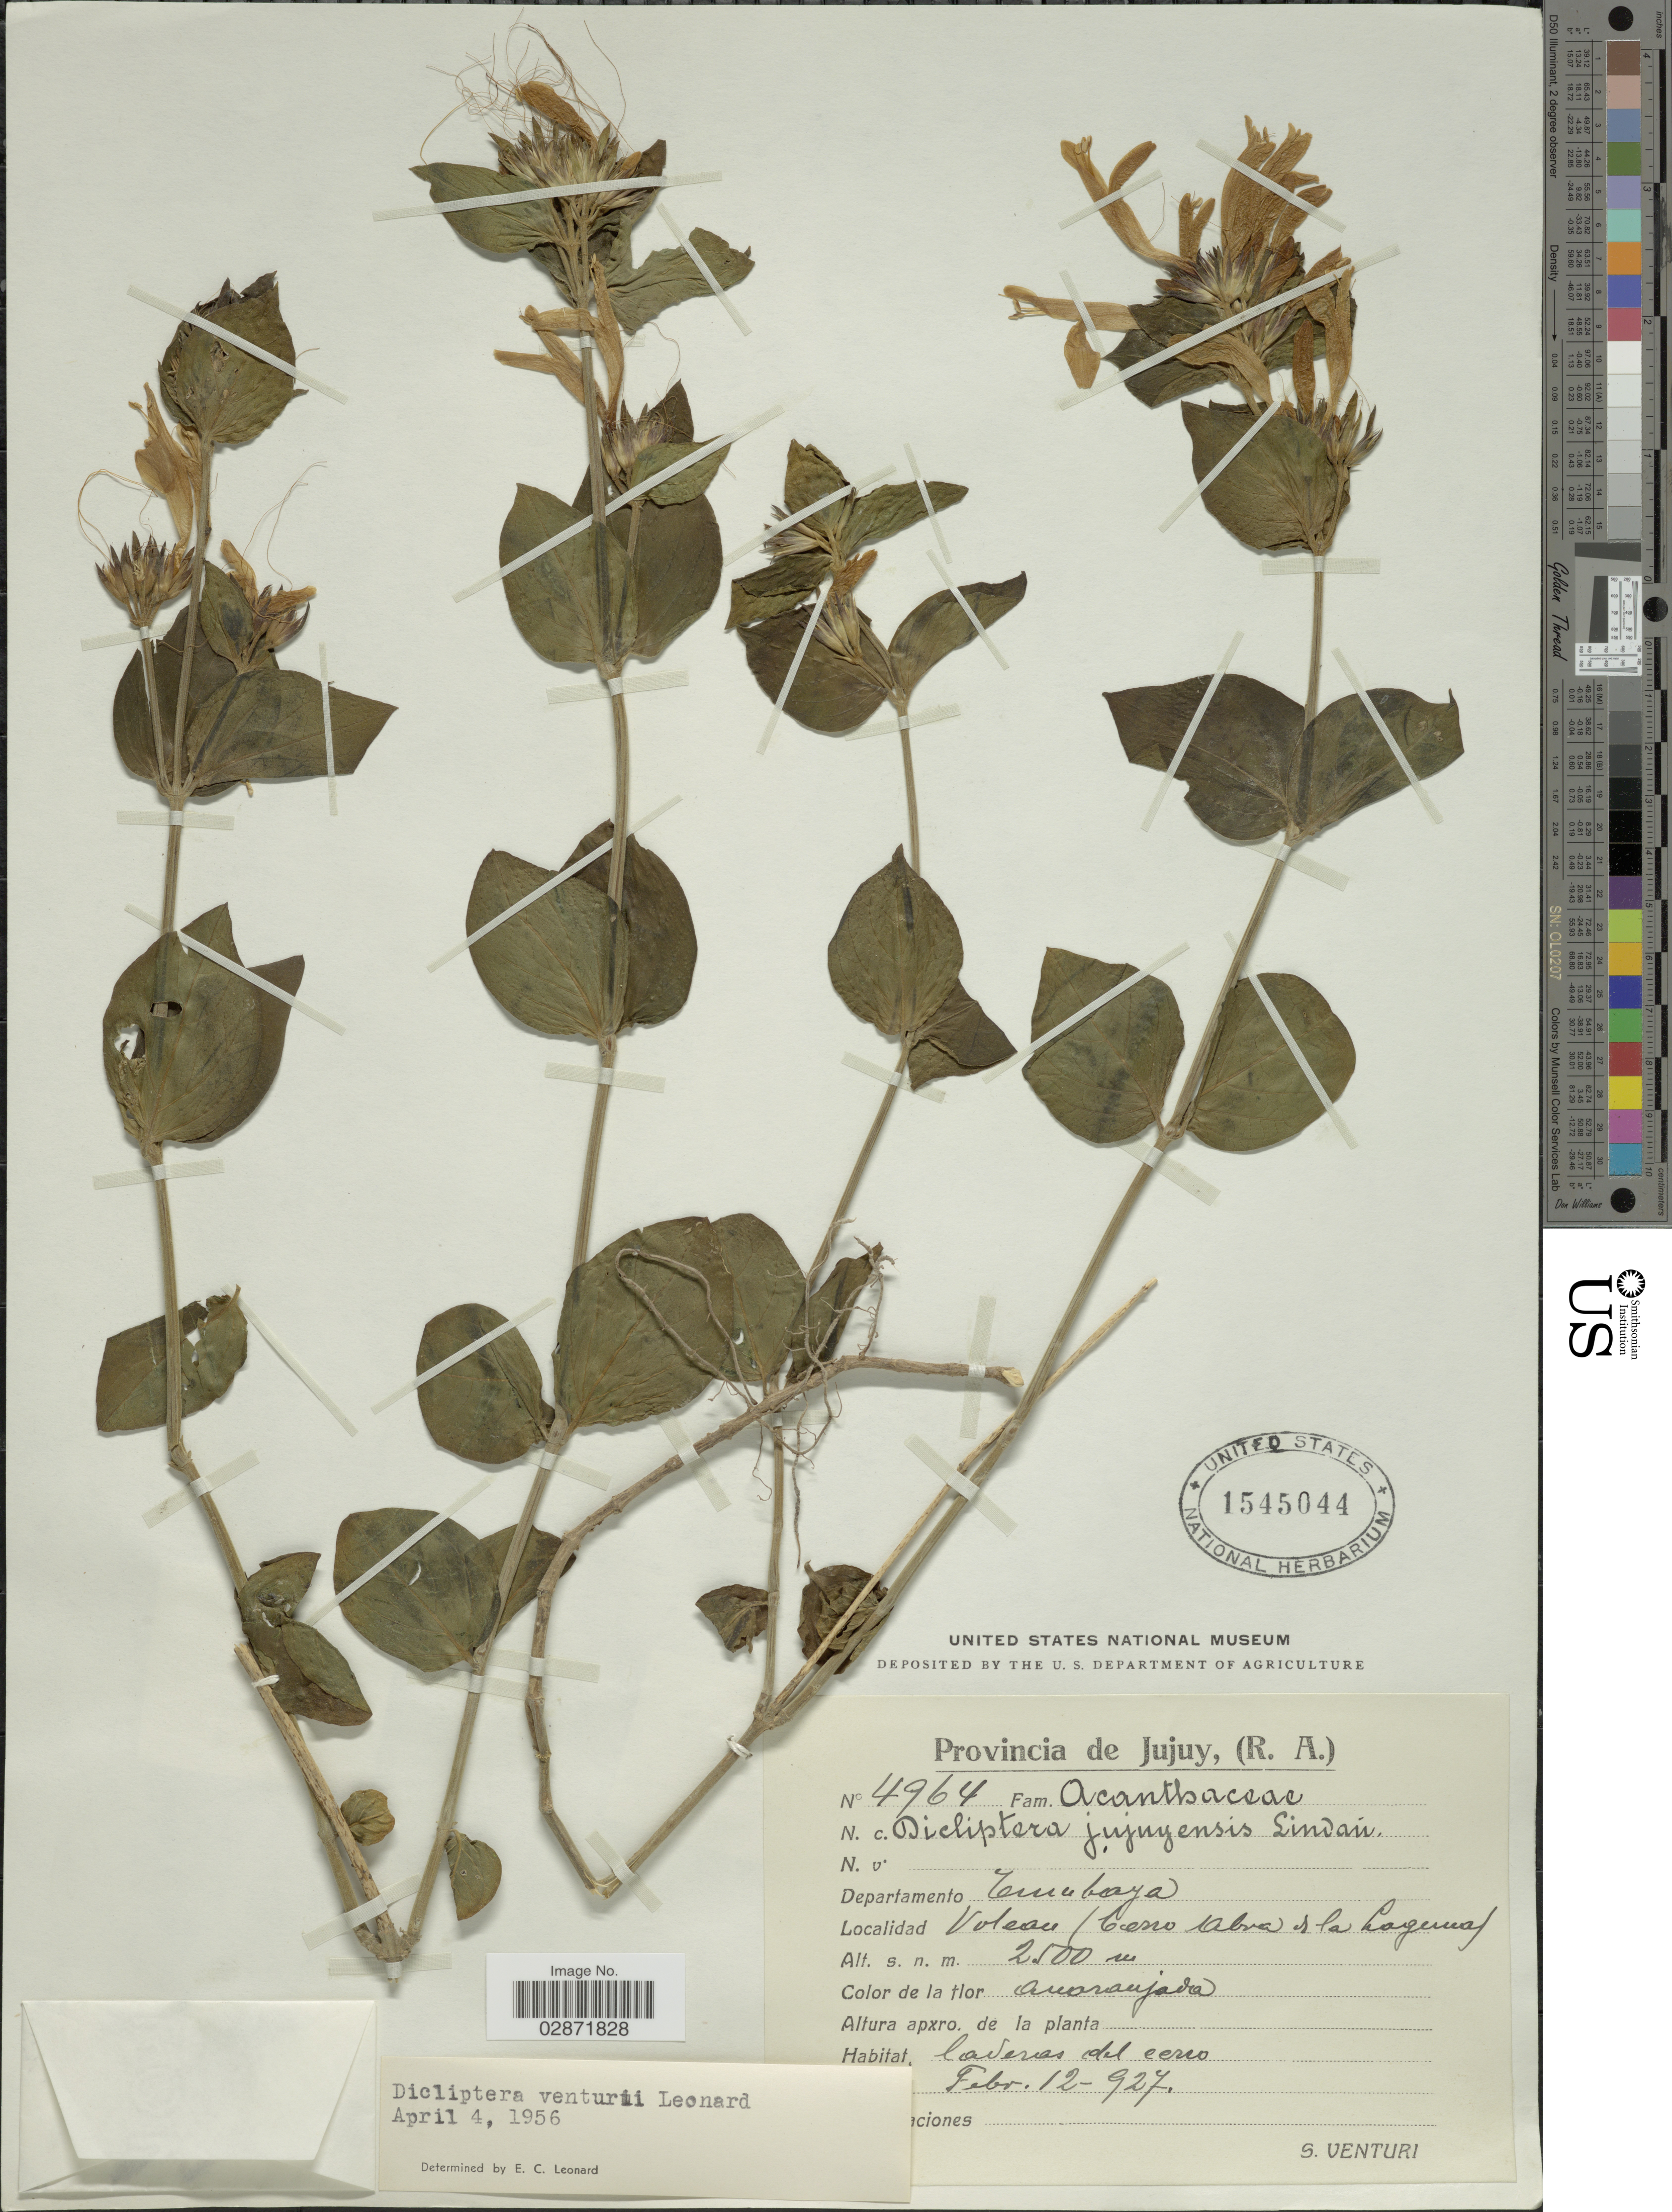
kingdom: Plantae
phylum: Tracheophyta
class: Magnoliopsida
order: Lamiales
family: Acanthaceae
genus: Dicliptera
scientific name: Dicliptera cabrerae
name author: C. Ezcurra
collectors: S. Venturi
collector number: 4964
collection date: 1927-02-12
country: Argentina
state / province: Jujuy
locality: Provincia de Jujuy, (R. A.) Departamento Tumbaya, Volcan (Cerro abra de la Laguna).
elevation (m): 2500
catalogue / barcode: US 1545044